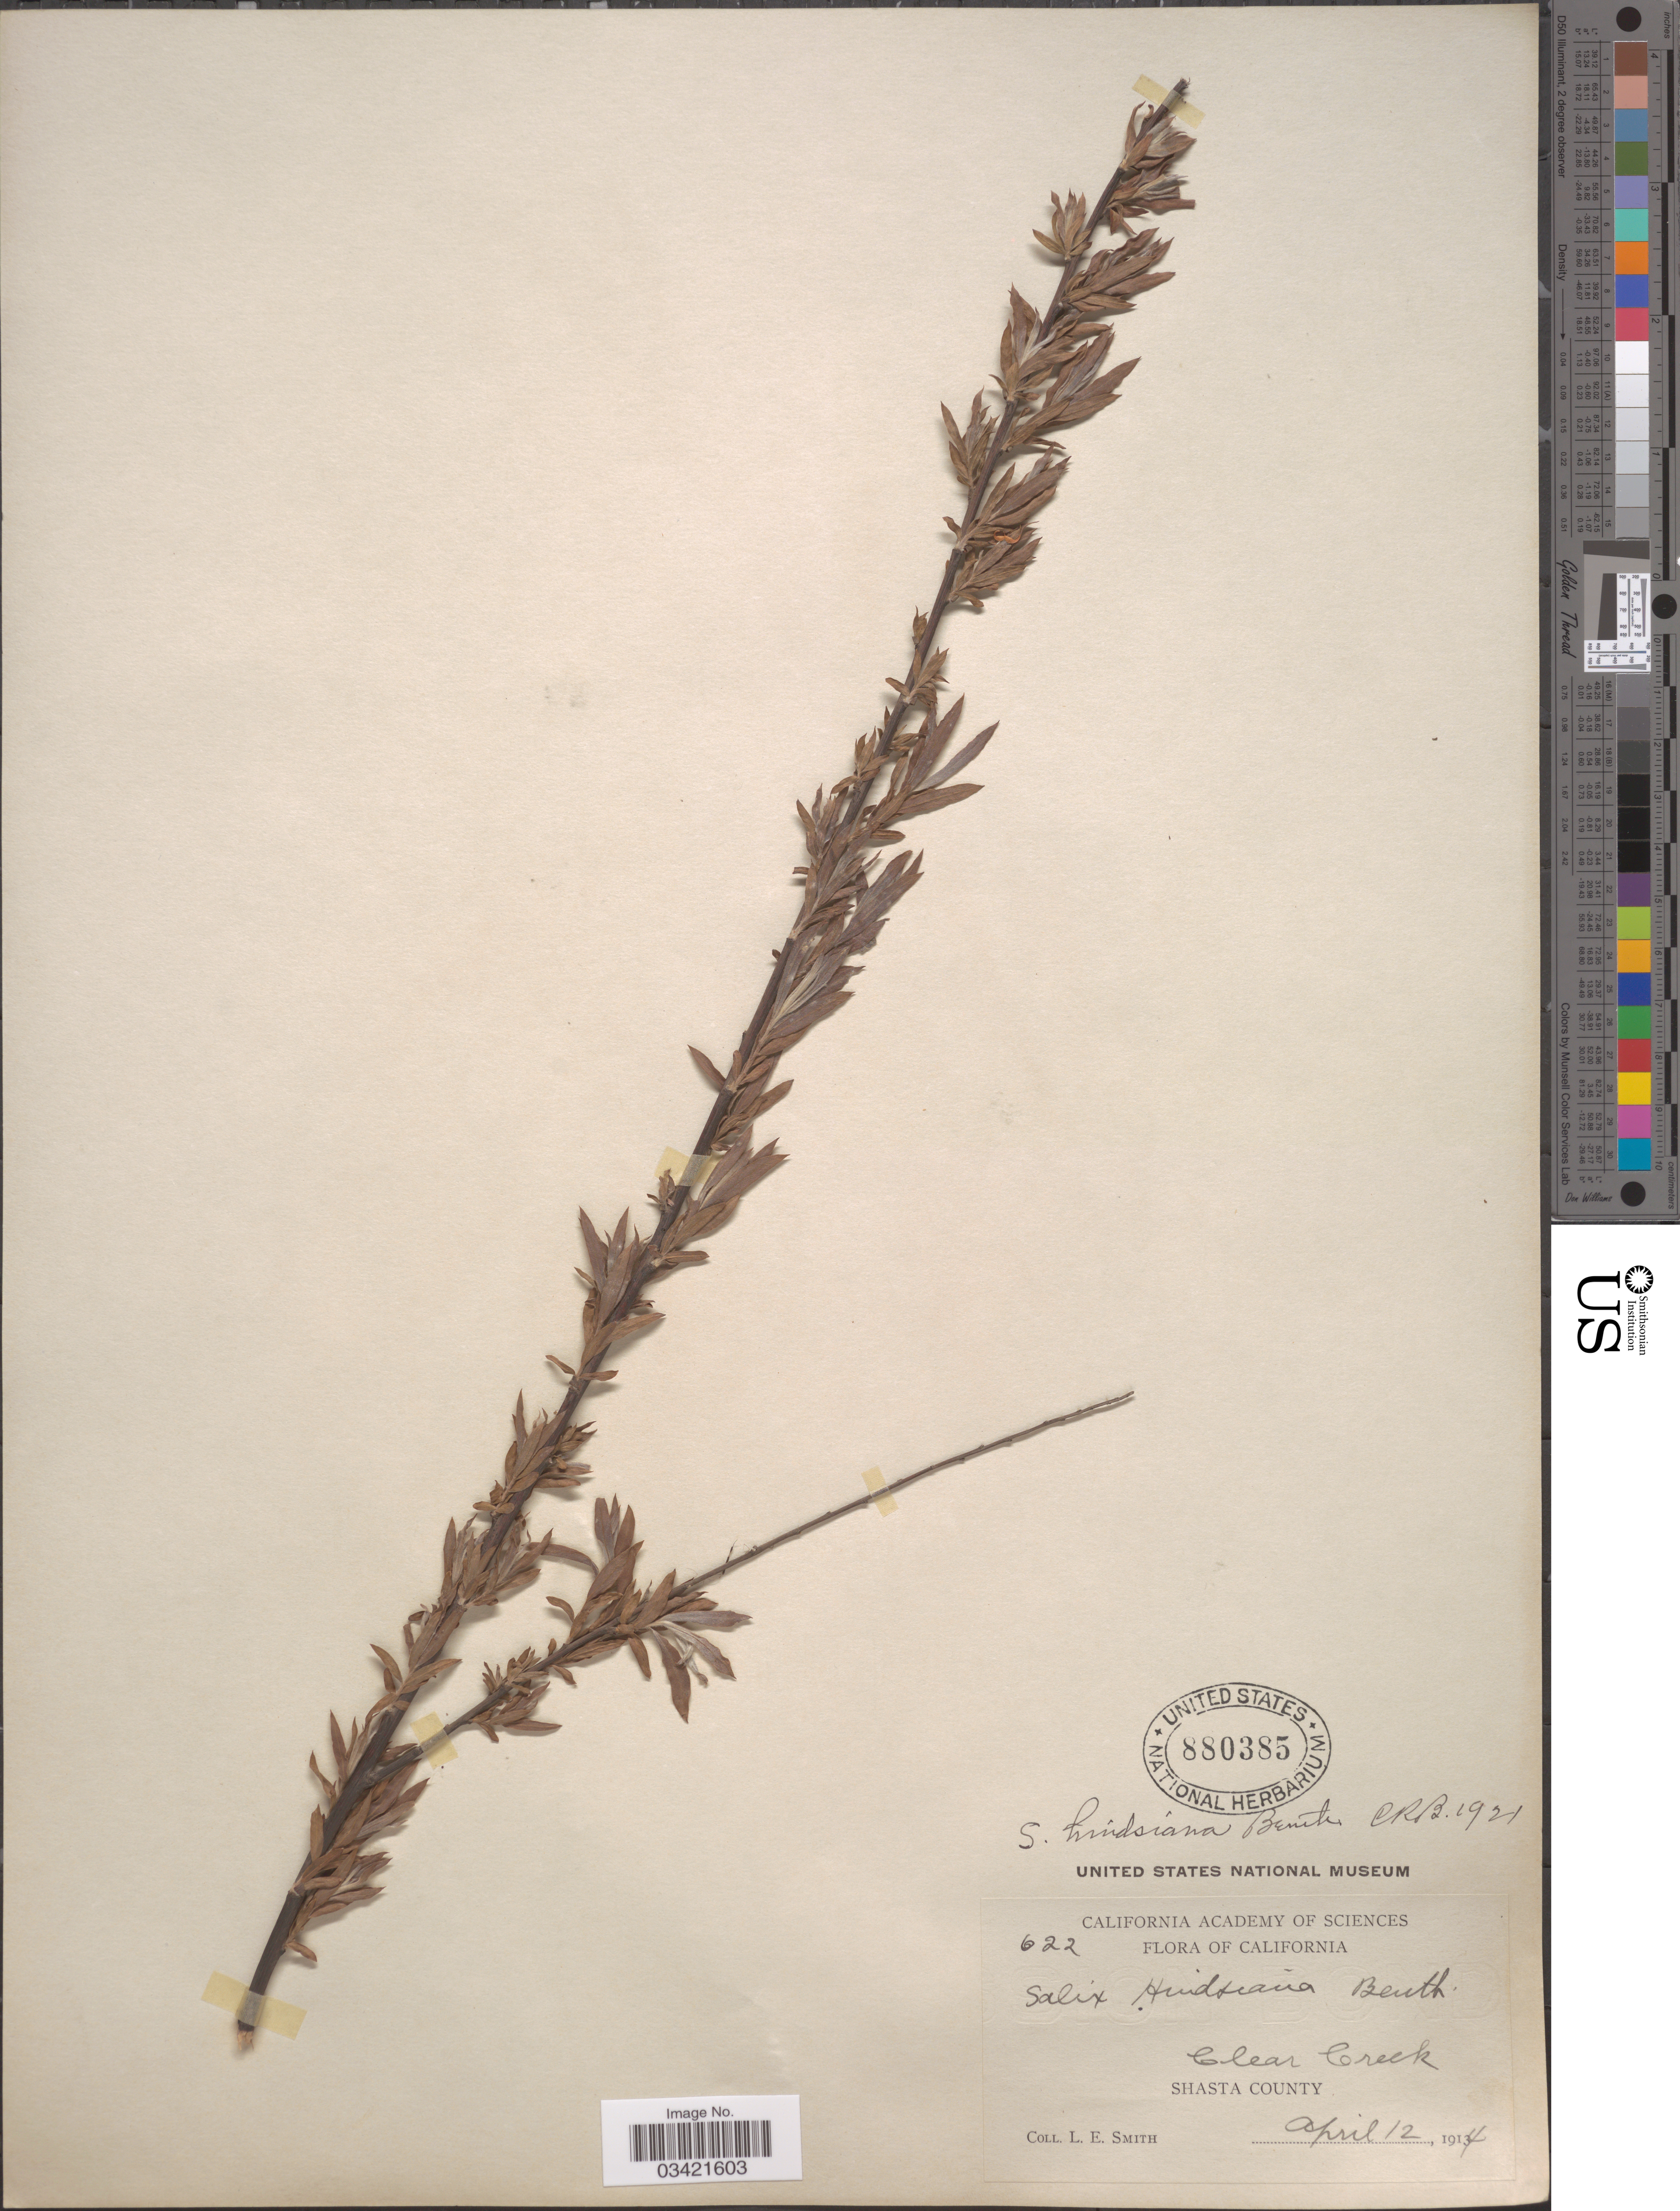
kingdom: Plantae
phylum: Tracheophyta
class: Magnoliopsida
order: Malpighiales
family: Salicaceae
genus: Salix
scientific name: Salix hindsiana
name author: Benth.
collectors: L. E. Smith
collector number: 622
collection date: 1914-04-12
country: United States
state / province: California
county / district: Shasta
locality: Clear Creek. Shasta County.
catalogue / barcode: US 880385